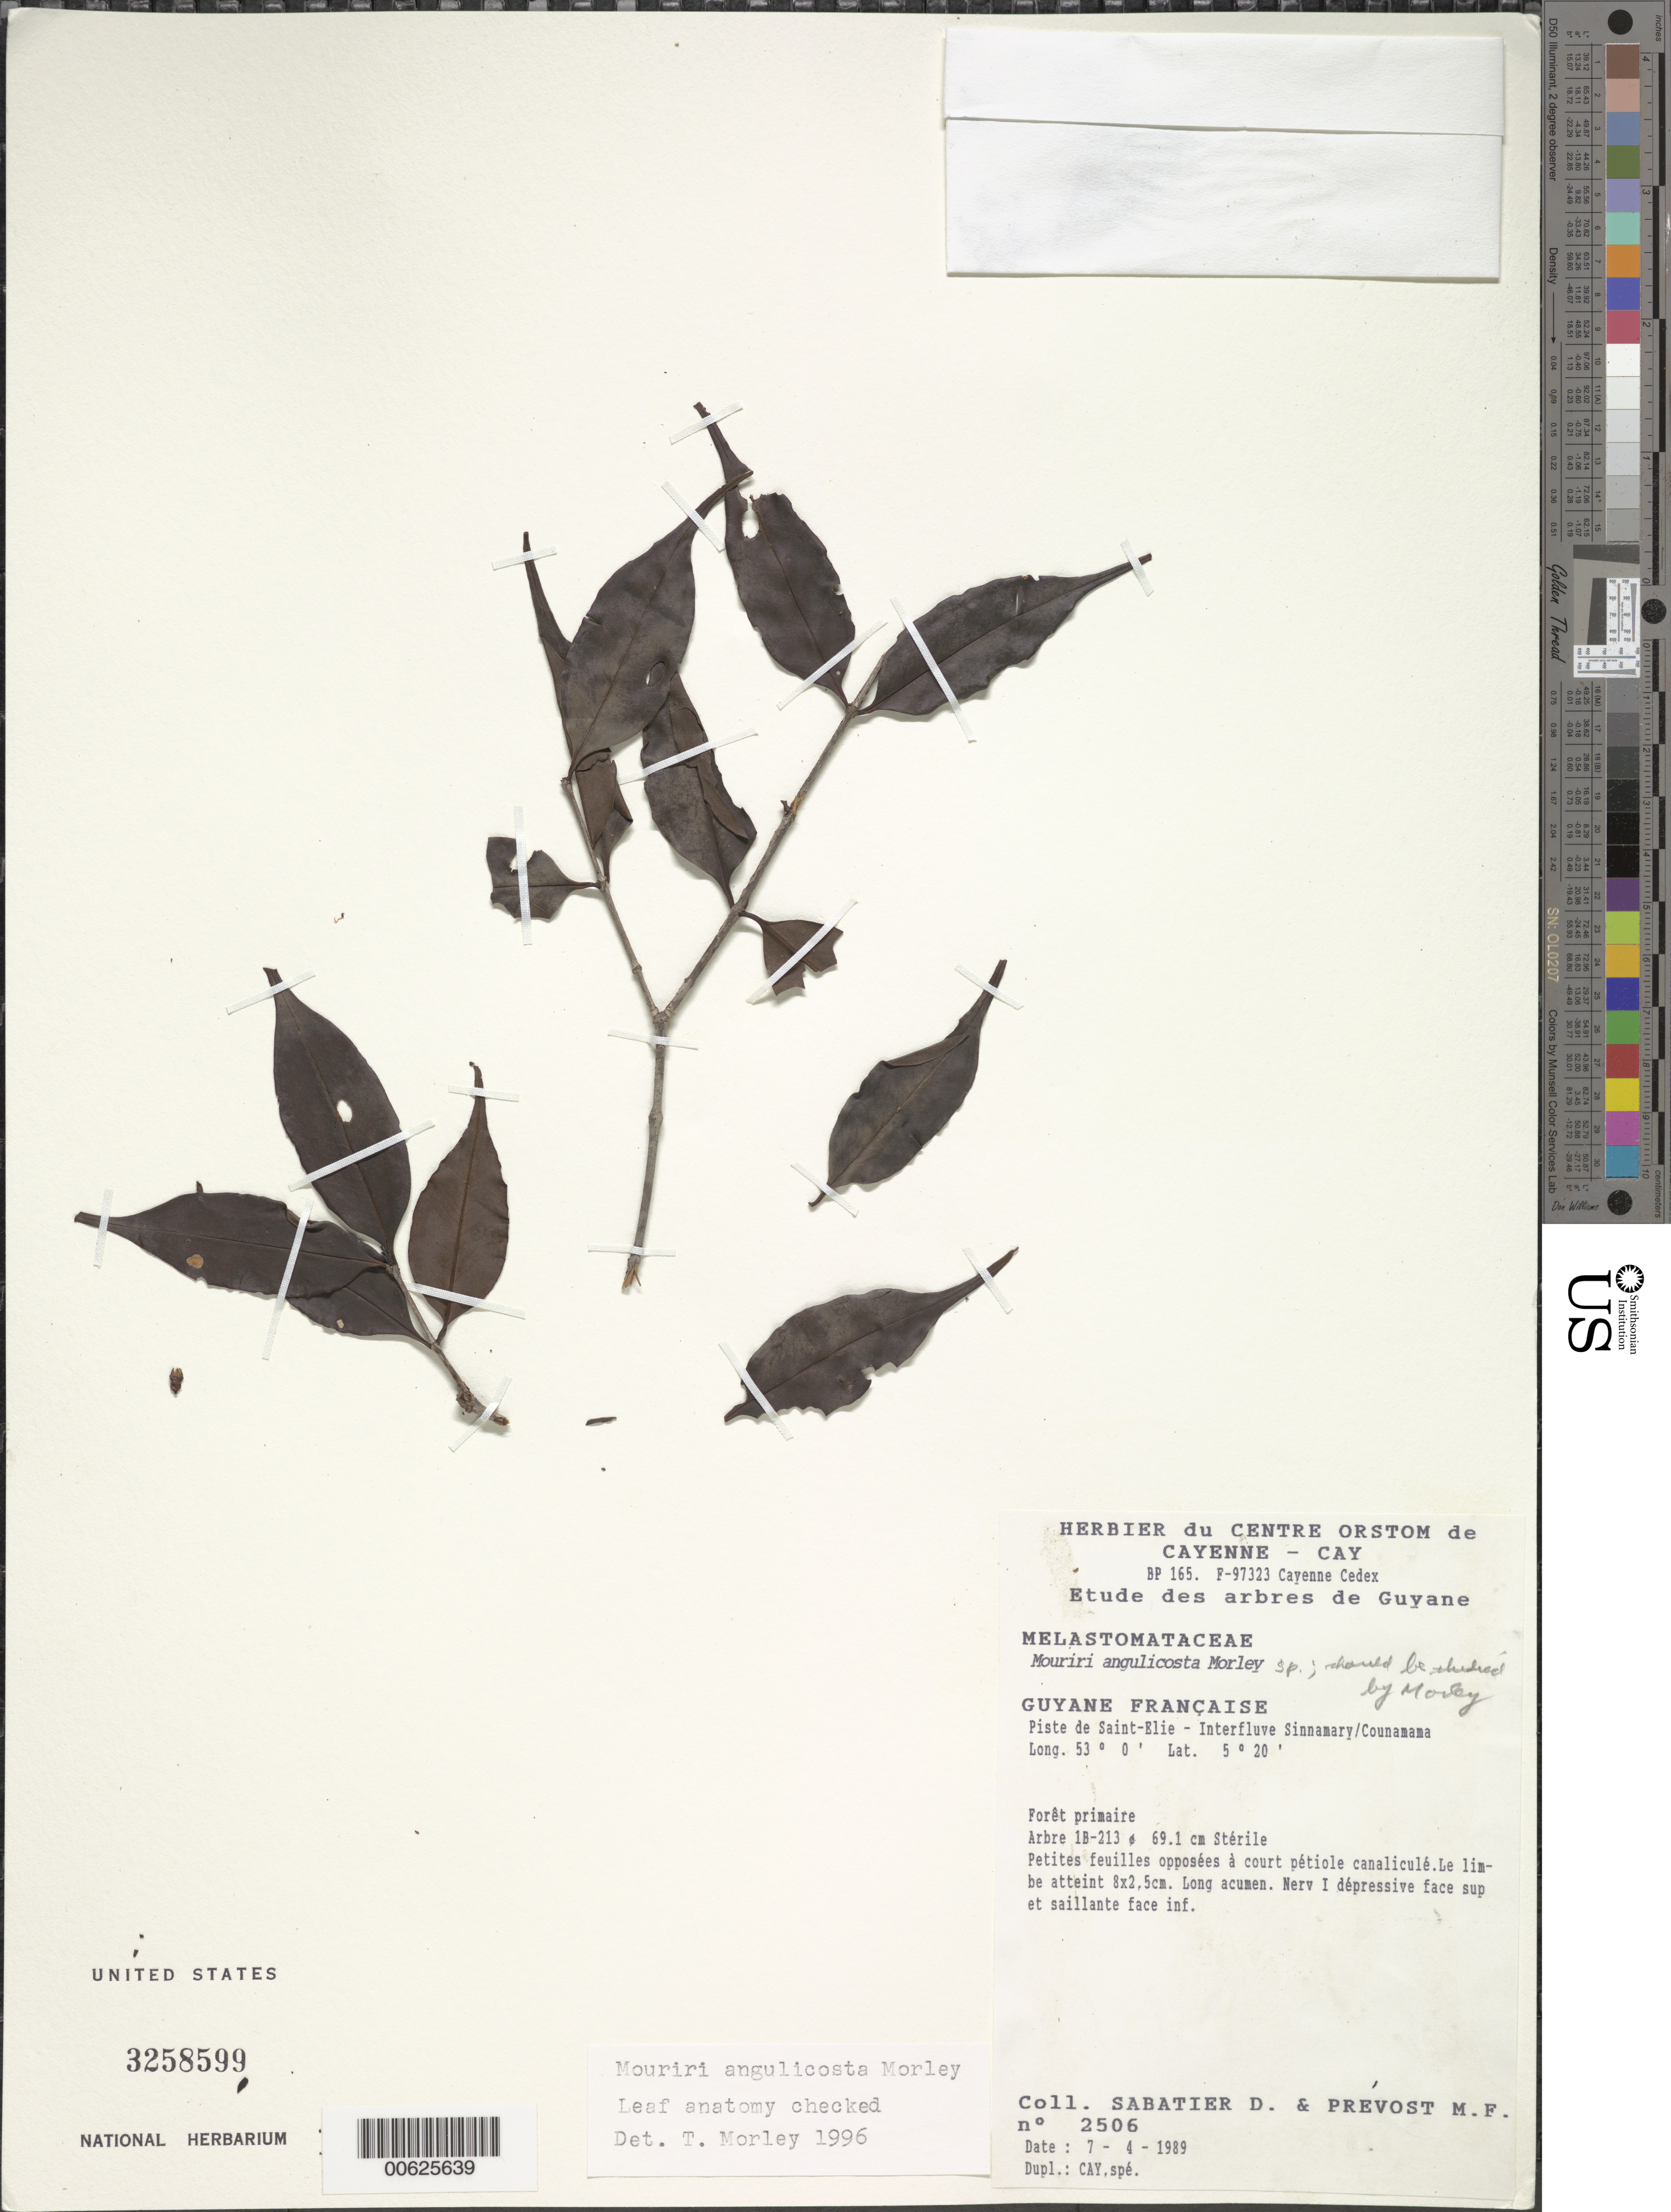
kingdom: Plantae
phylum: Tracheophyta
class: Magnoliopsida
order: Myrtales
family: Melastomataceae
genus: Mouriri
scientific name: Mouriri angulicosta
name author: Morley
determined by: Morley, T.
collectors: D. Sabatier & M.-F. Prévost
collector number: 2506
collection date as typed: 7-Apr-89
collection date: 1989-04-07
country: French Guiana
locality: Piste de Saint-Élie, interfleuve Sinnamary-Counamama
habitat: Foret primaire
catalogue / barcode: US 3258599